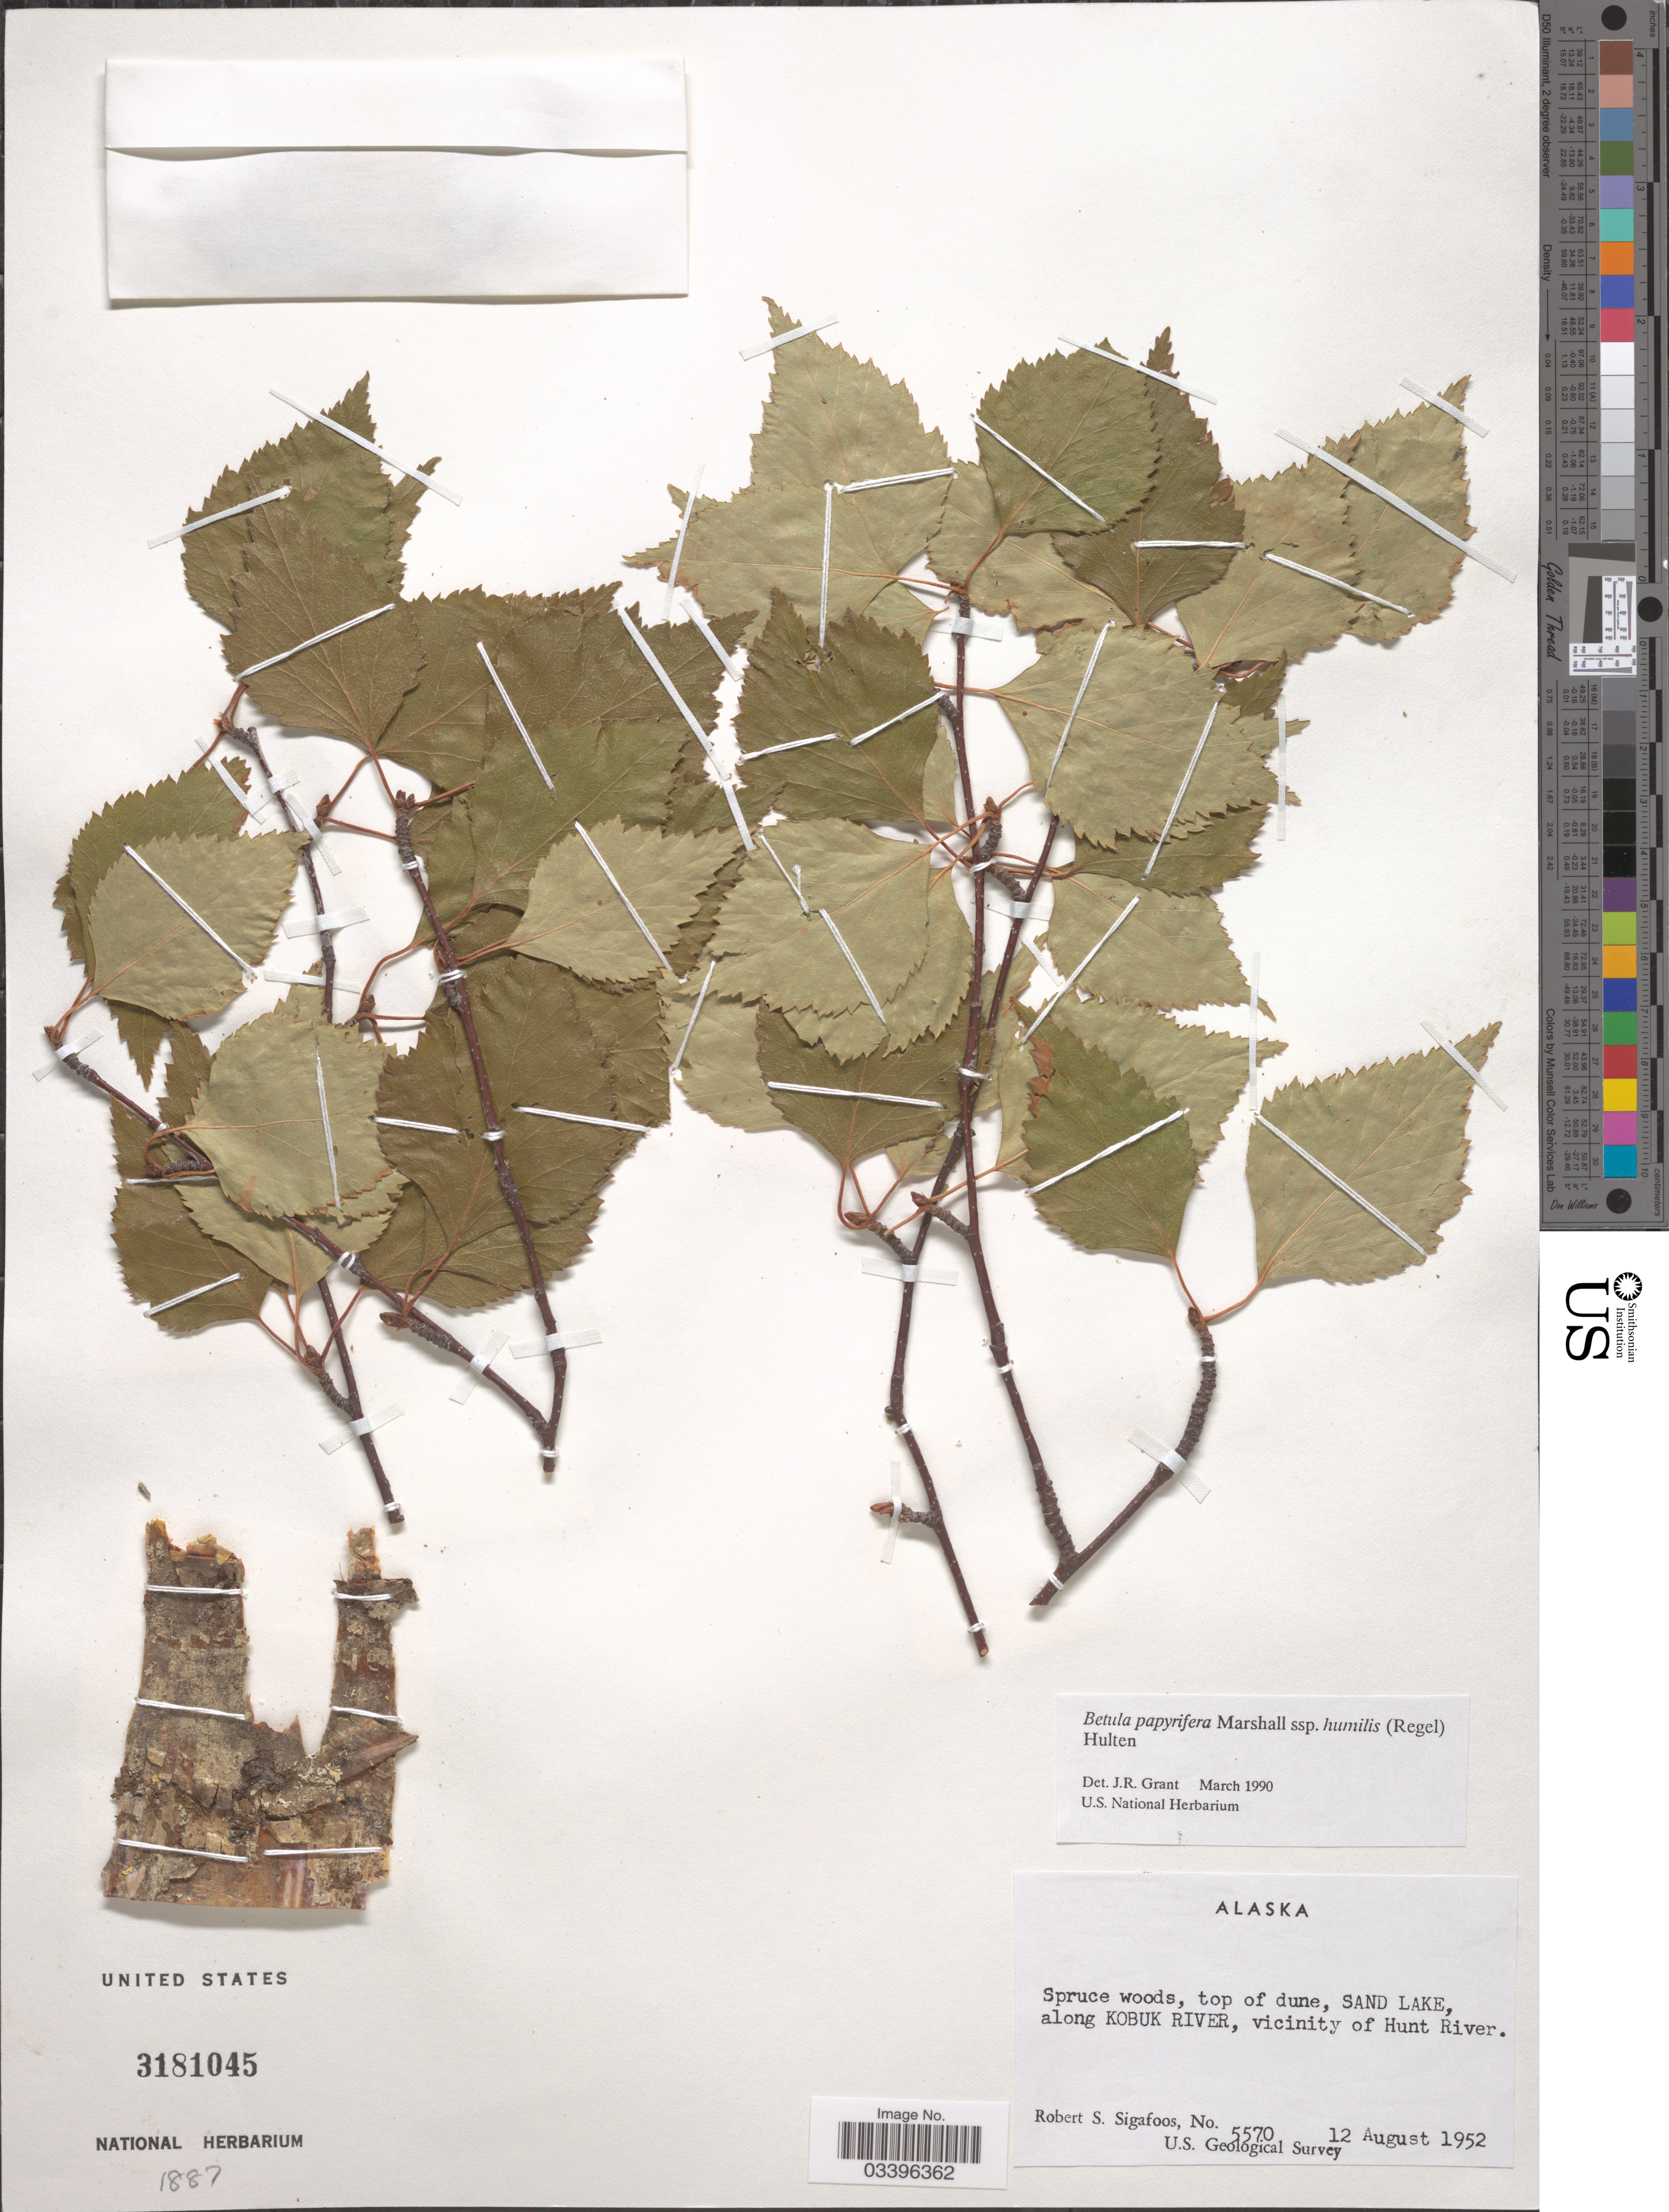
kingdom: Plantae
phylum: Tracheophyta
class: Magnoliopsida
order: Fagales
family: Betulaceae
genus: Betula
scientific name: Betula papyrifera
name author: Marshall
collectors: R. Sigafoos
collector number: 5570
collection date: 1952-08-12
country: United States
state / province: Alaska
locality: Sand Lake, along Kobuk River, vicinity of Hunt River.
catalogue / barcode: US 3181045